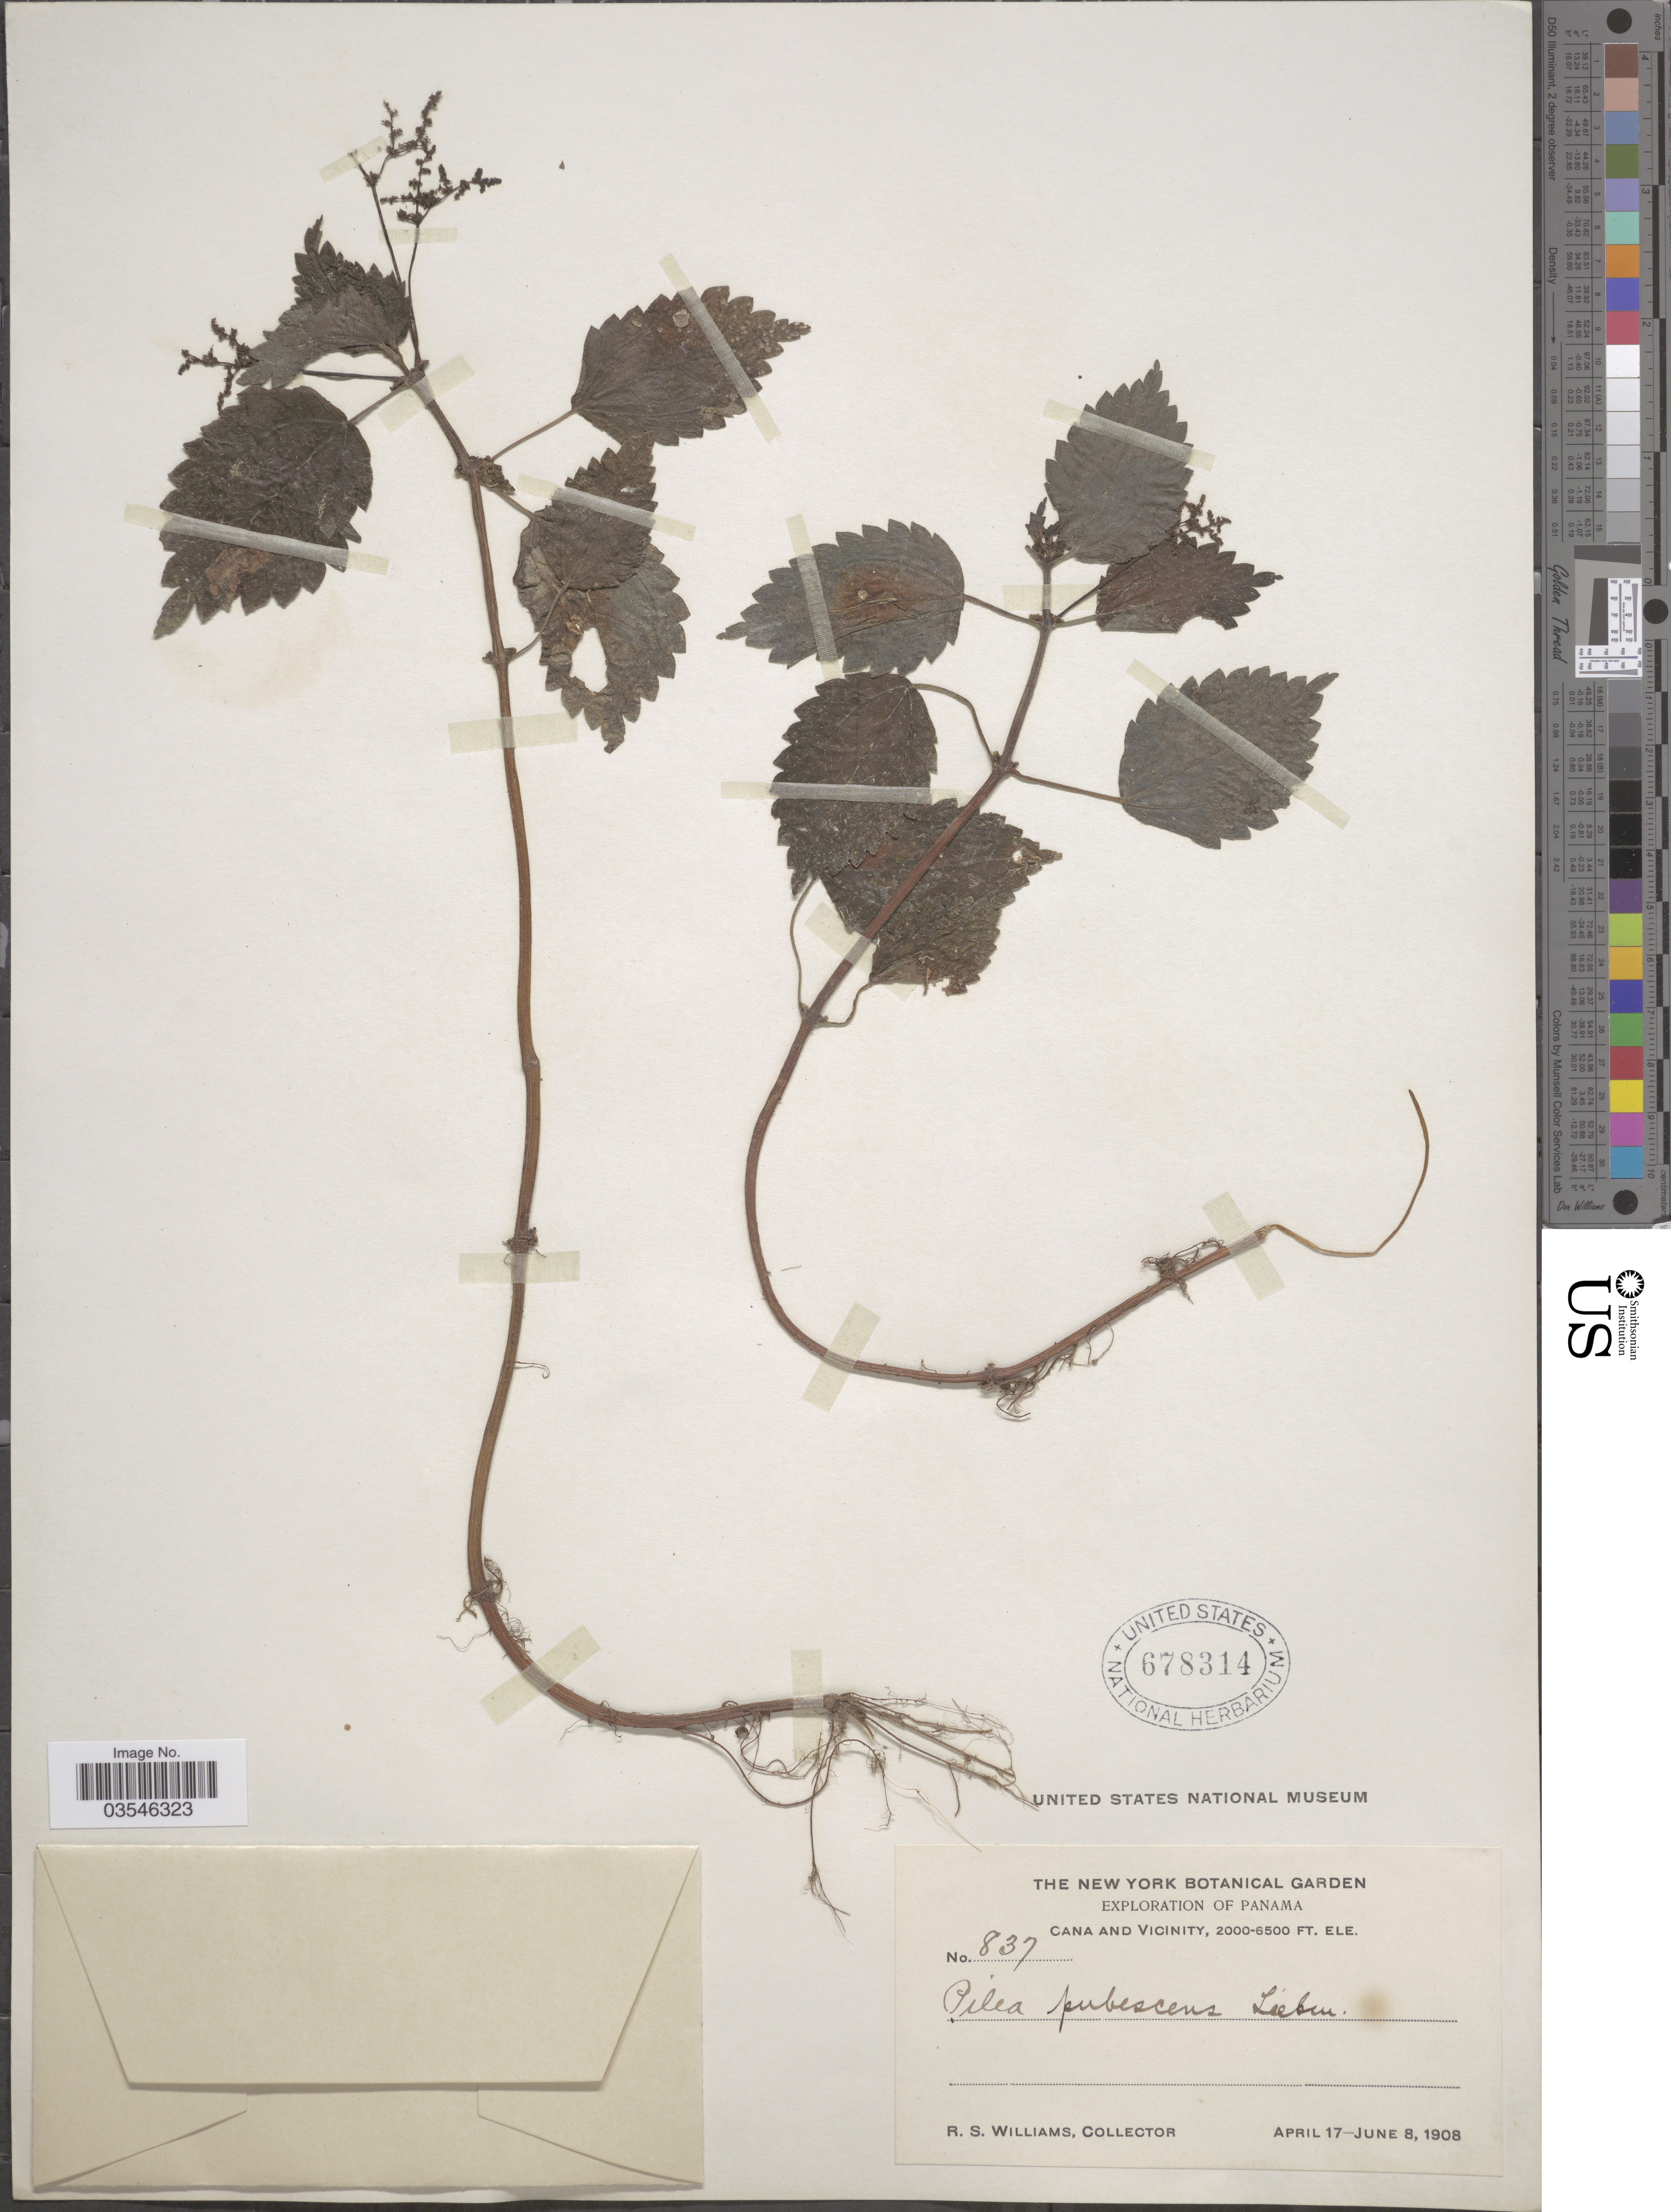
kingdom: Plantae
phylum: Tracheophyta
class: Magnoliopsida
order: Rosales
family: Urticaceae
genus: Pilea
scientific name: Pilea pubescens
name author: Liebm.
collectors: R. S. Williams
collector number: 837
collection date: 1908-04-17/1908-06-08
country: Panama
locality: Cana and Vicinity.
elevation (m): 610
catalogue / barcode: US 678314